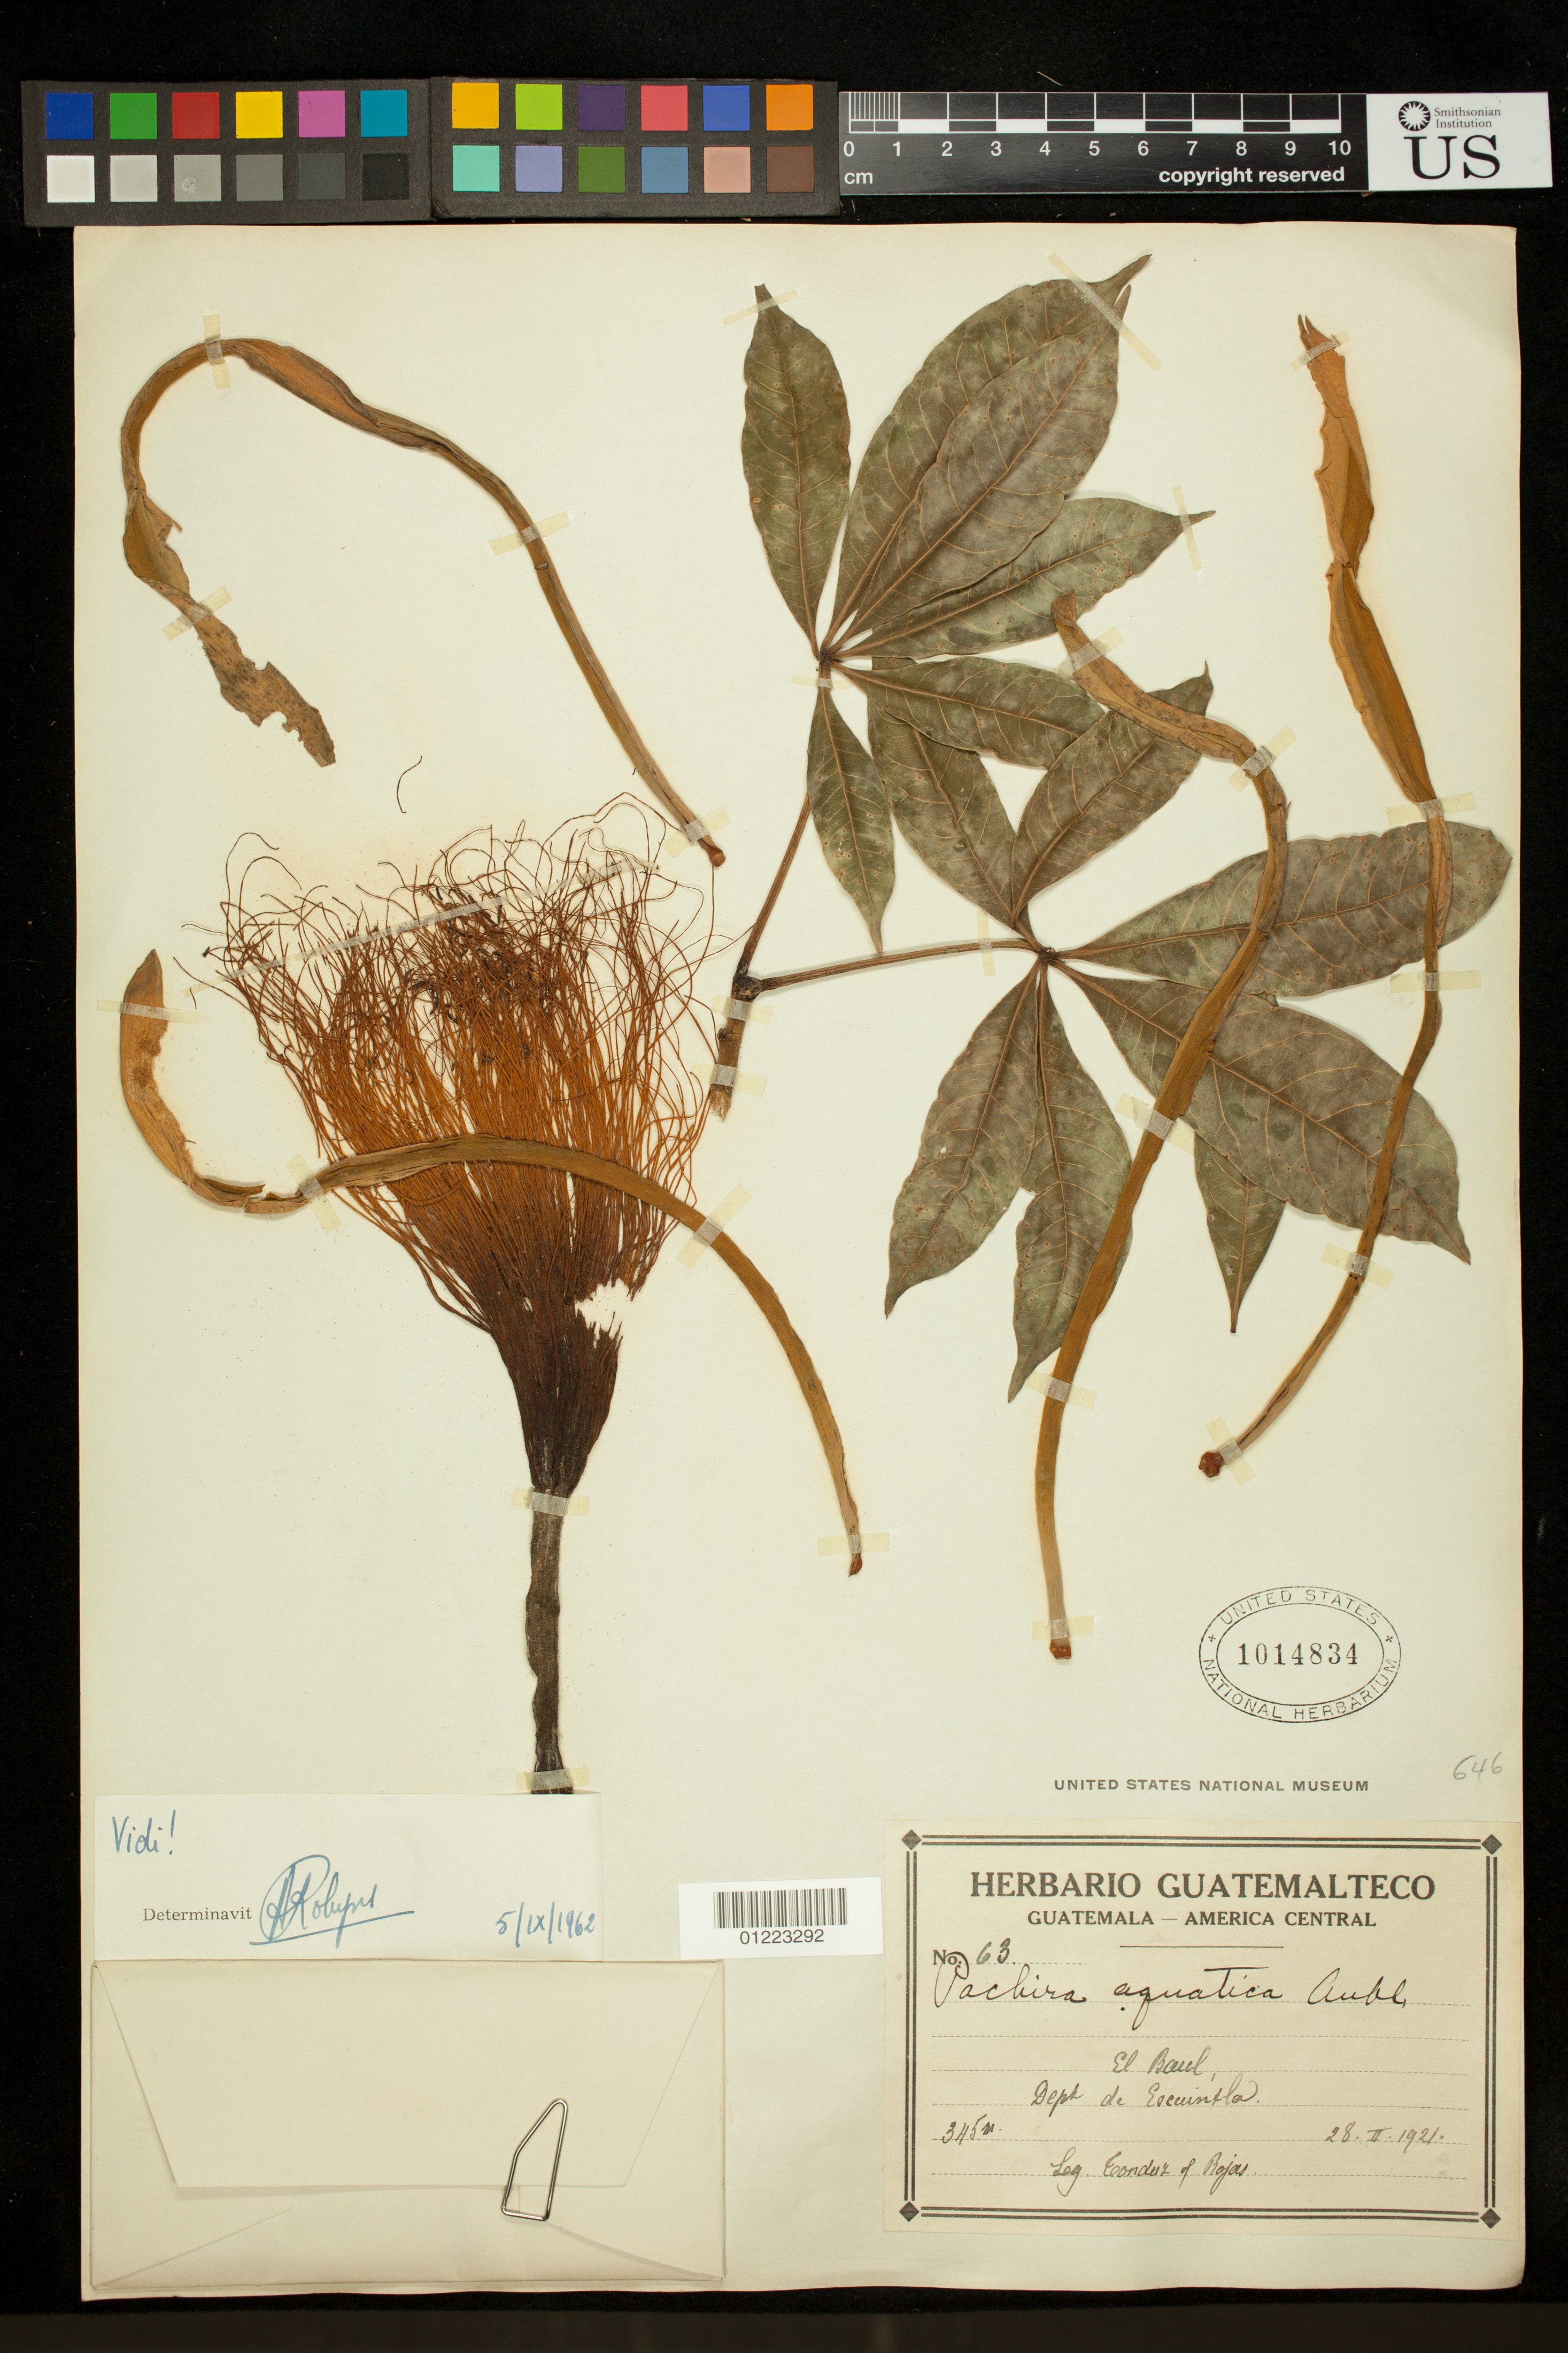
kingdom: Plantae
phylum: Tracheophyta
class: Magnoliopsida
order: Malvales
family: Malvaceae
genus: Pachira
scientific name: Pachira aquatica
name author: Aubl.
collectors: A. Tonduz & Rojas, --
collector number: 63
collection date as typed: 2/28/1921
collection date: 1921-02-28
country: Guatemala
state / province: Escuintla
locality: El Baul, Dept de Escuintla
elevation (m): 345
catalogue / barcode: US 1014834